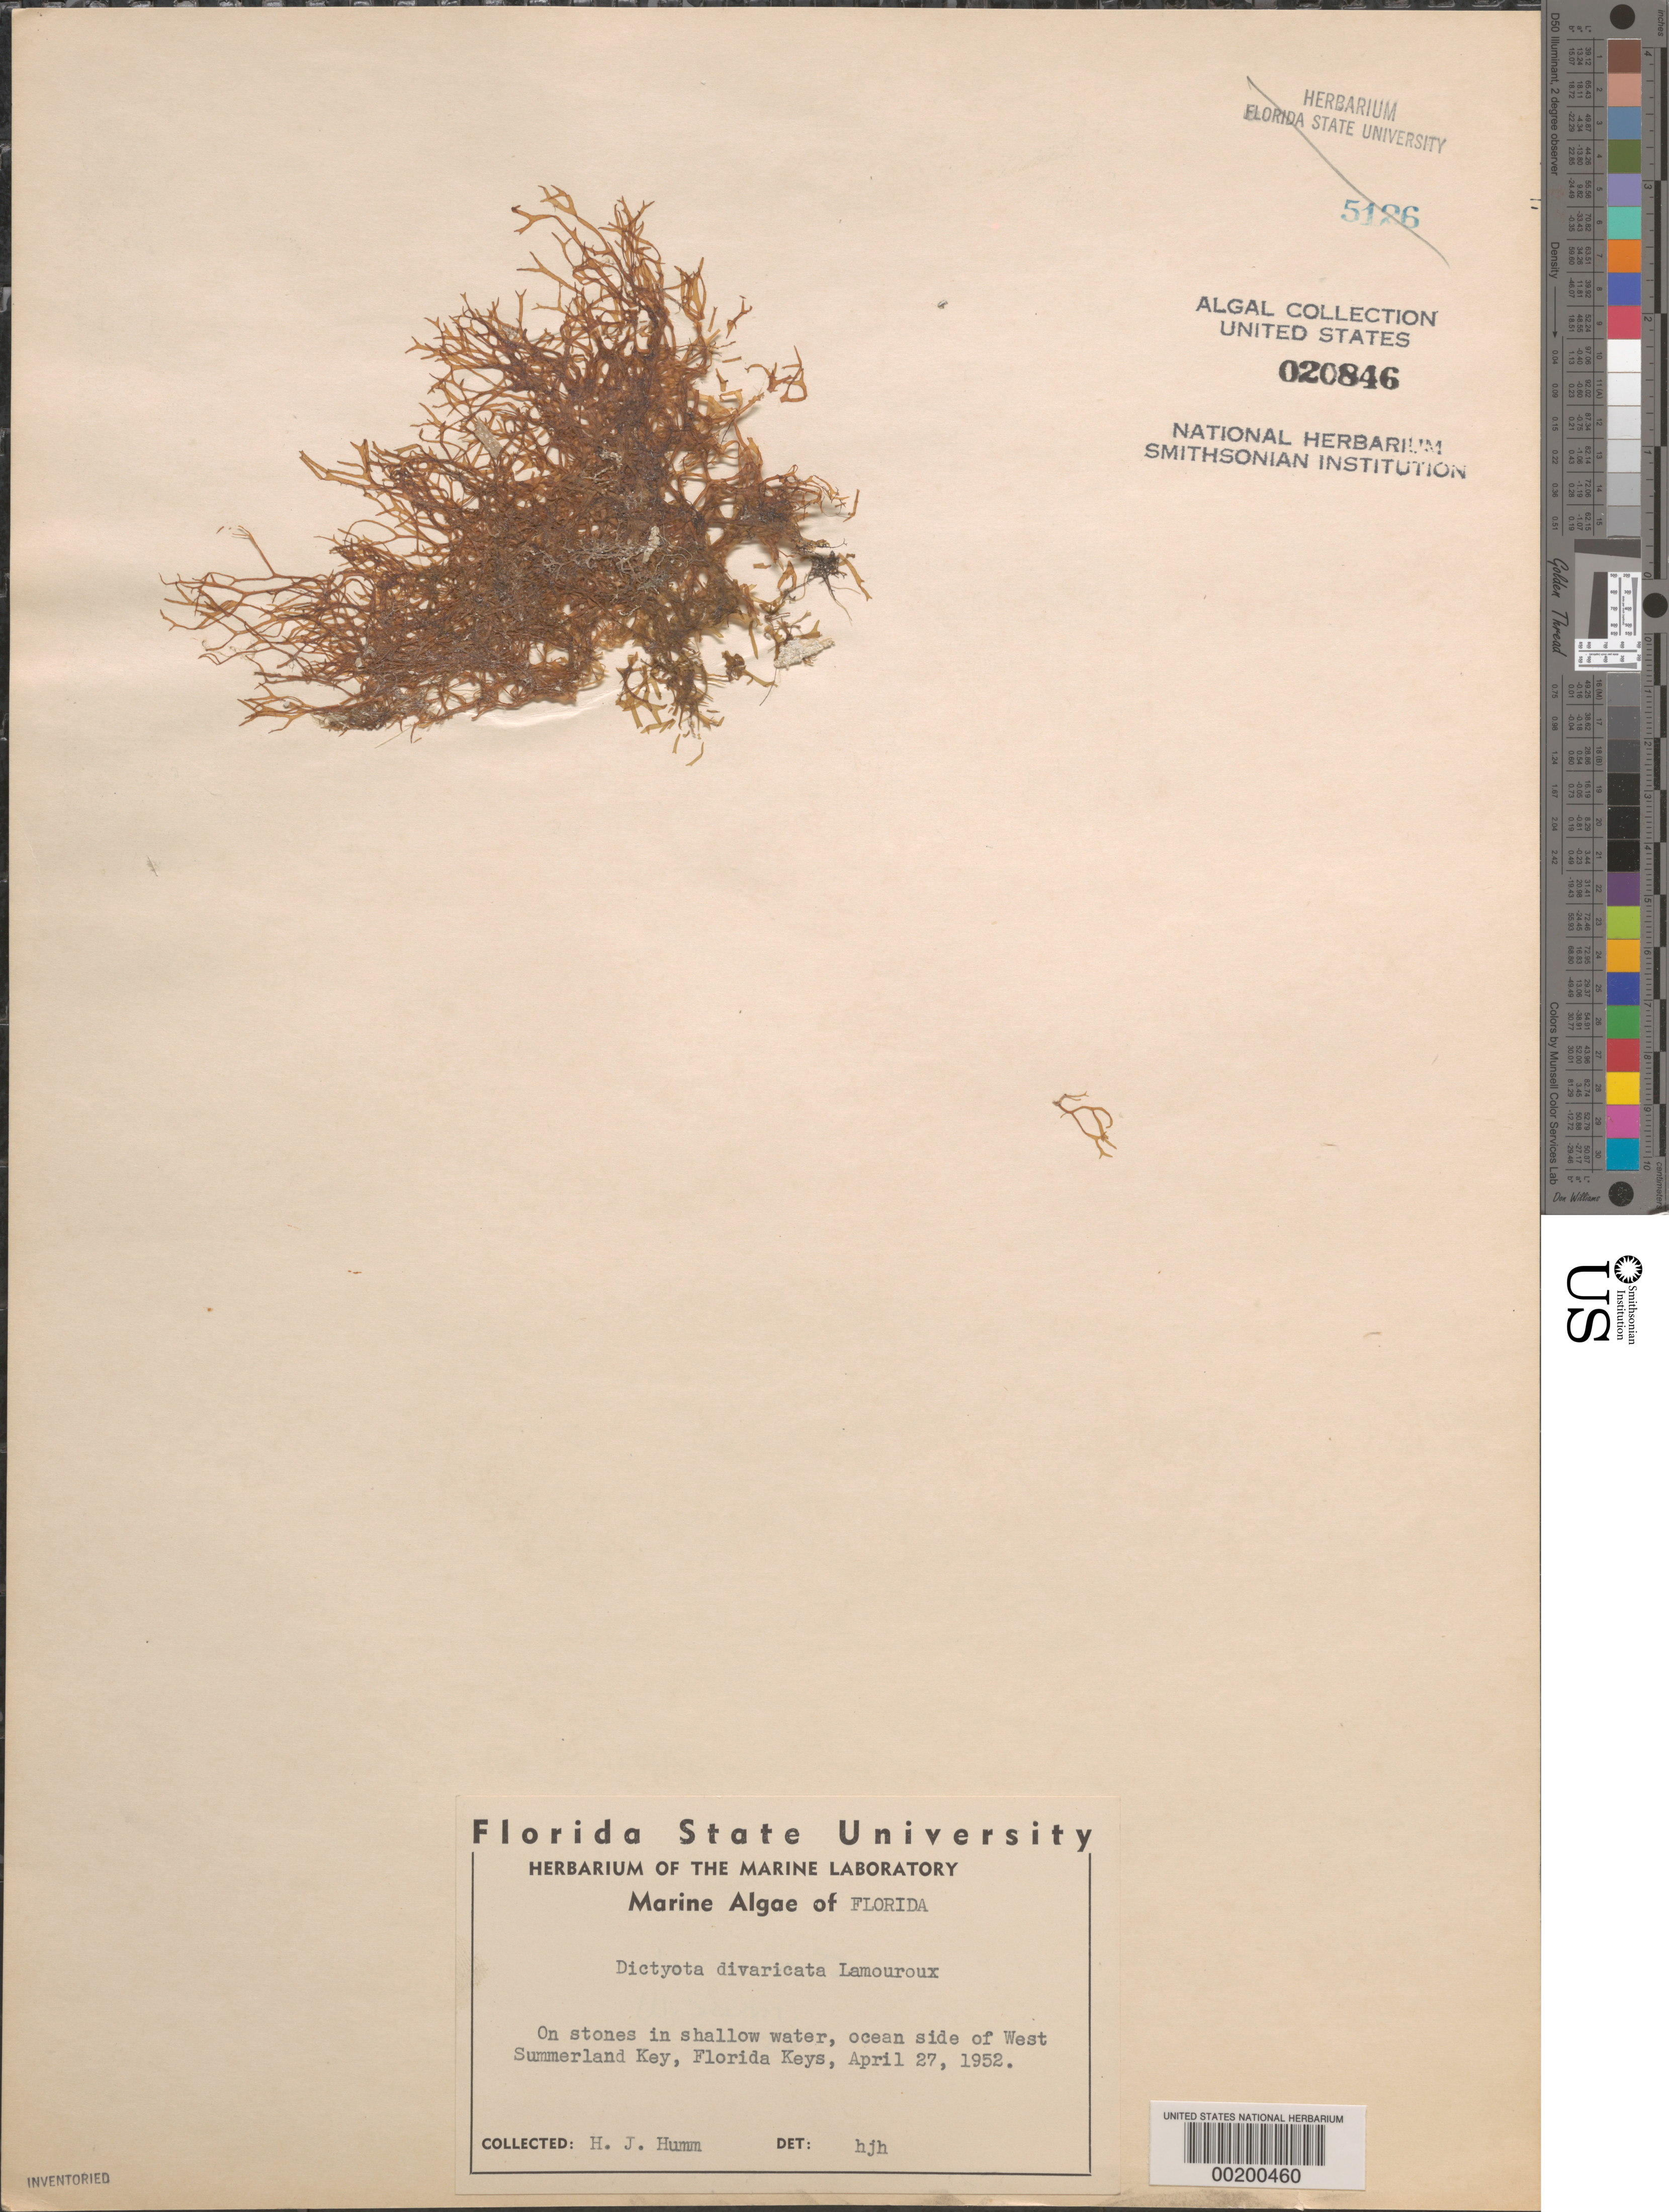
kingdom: Chromista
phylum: Ochrophyta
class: Phaeophyceae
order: Dictyotales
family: Dictyotaceae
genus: Dictyota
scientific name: Dictyota divaricata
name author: J.V.Lamouroux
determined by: Humm, Harold J.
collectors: H. J. Humm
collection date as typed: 27 Apr 1952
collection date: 1952-04-27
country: United States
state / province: Florida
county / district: Monroe County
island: West Summerland Key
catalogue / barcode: US 20846